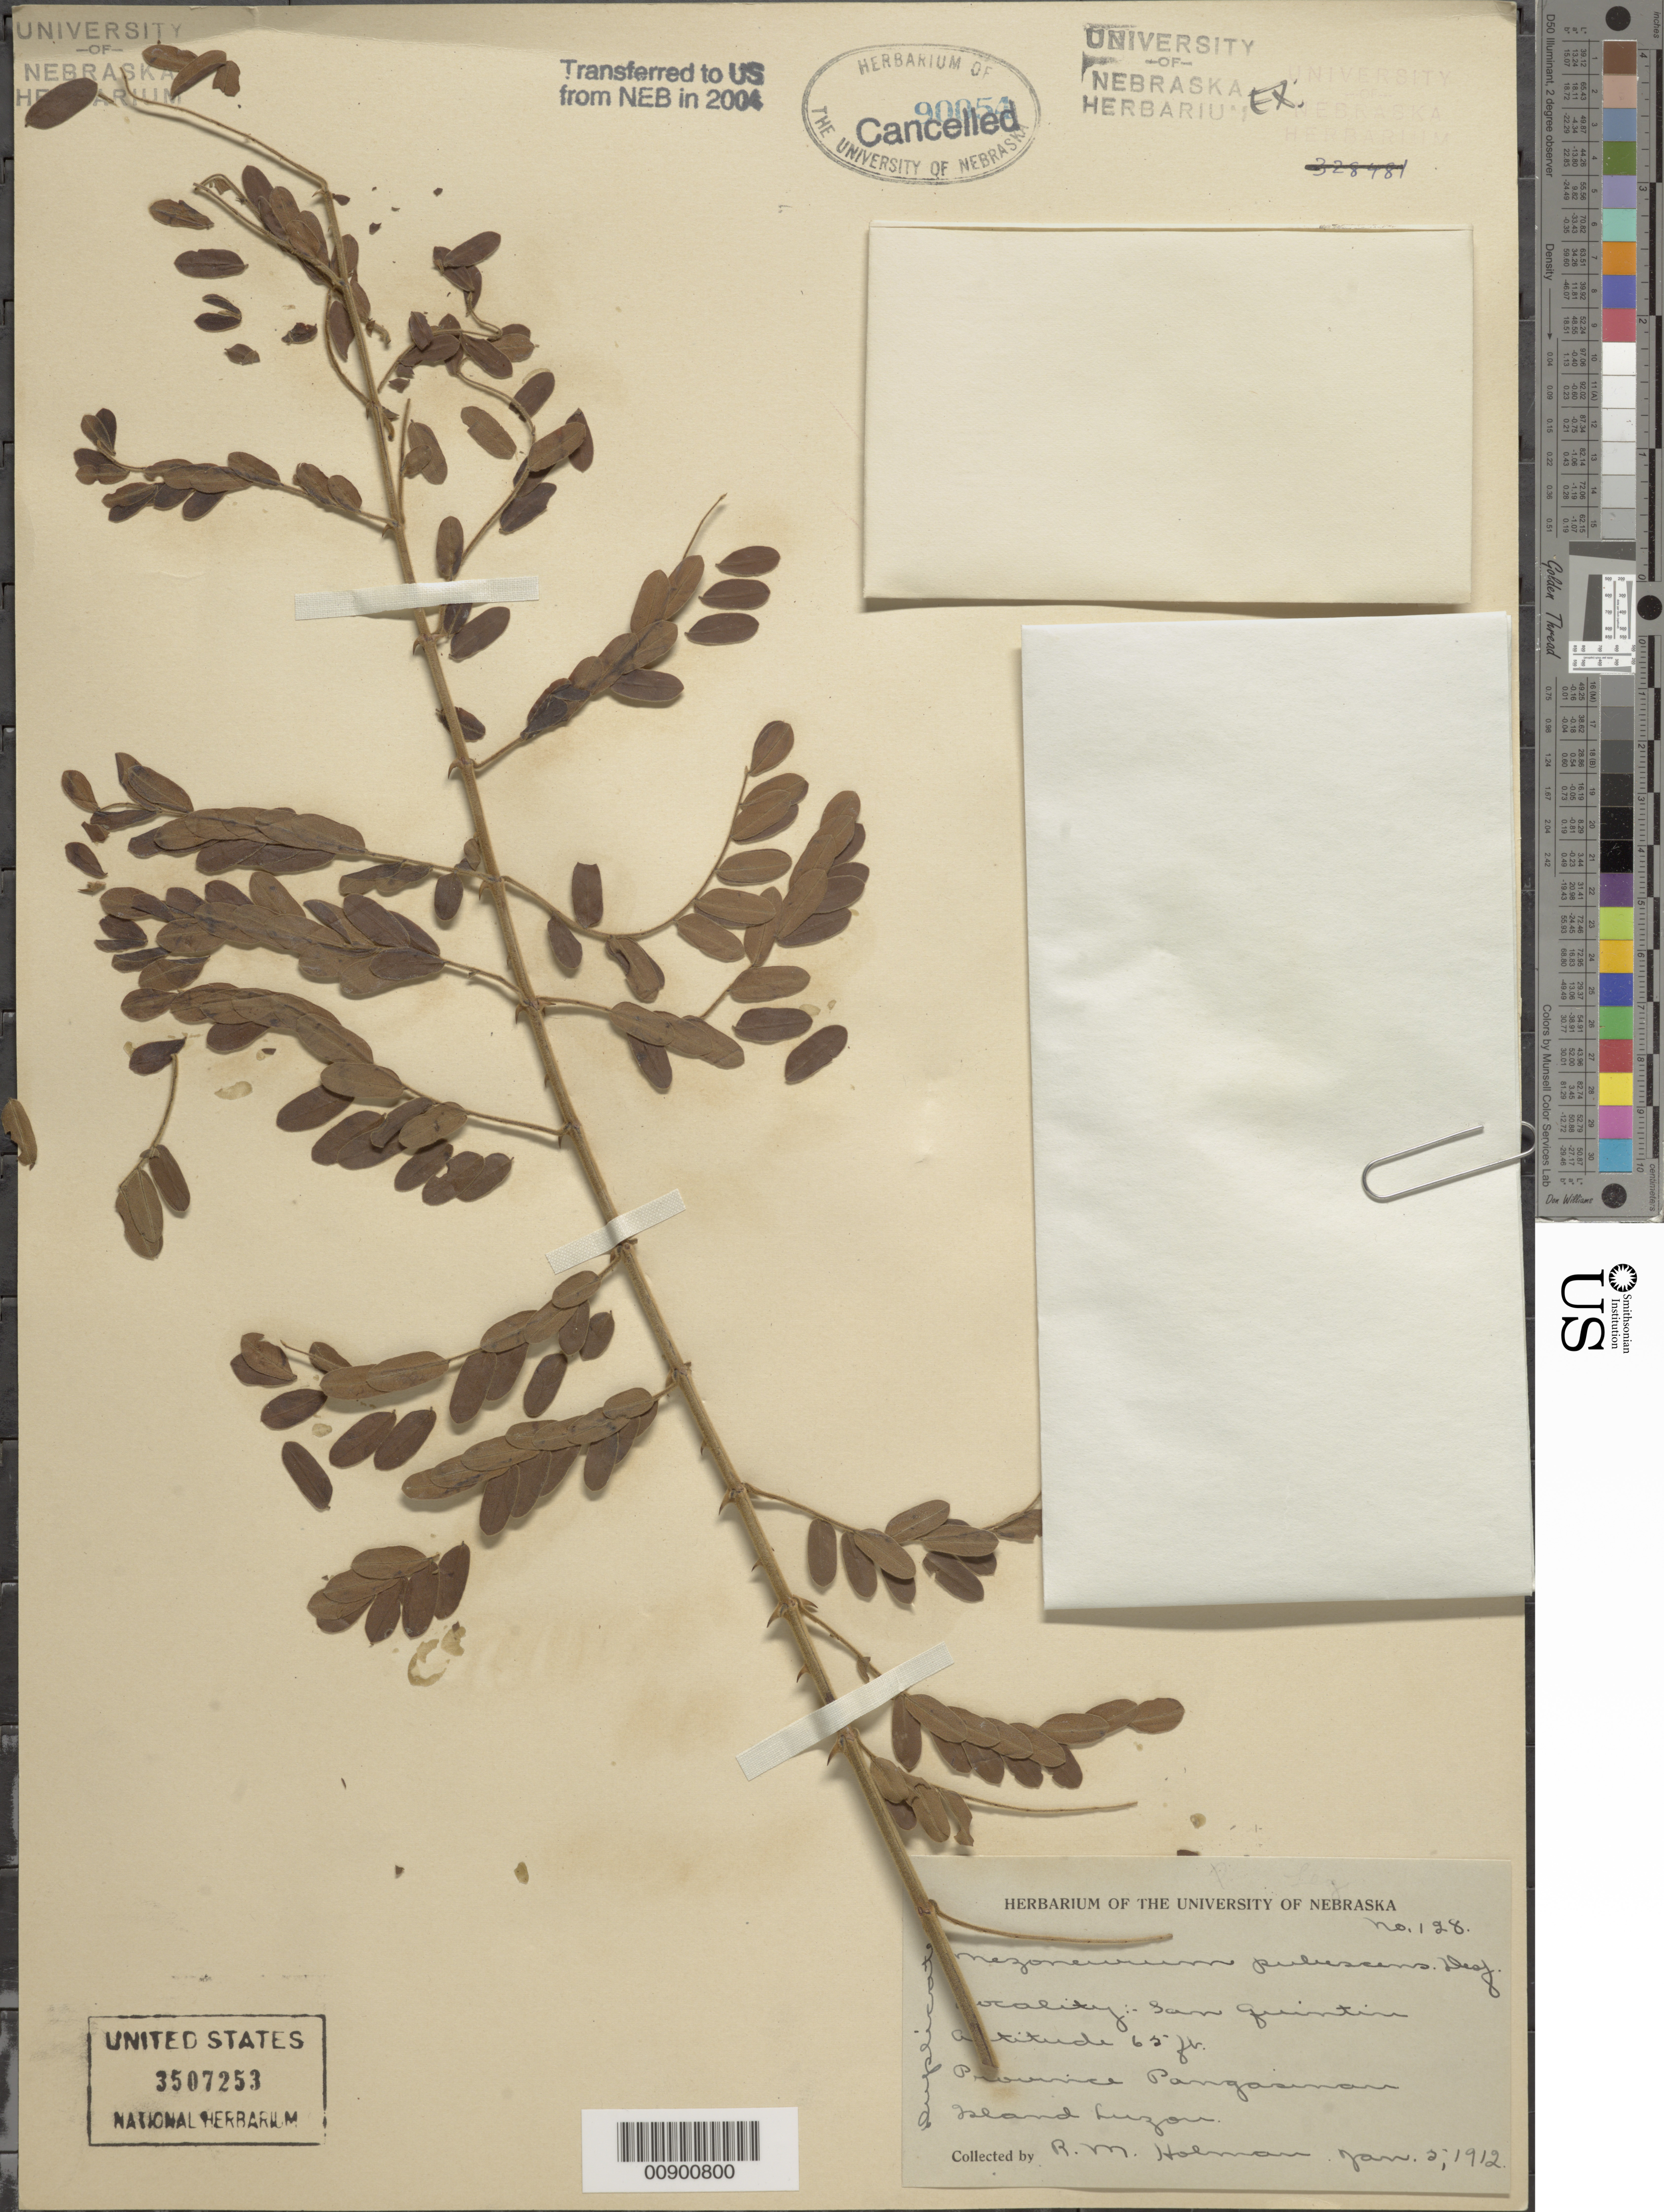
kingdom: Plantae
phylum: Tracheophyta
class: Magnoliopsida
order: Fabales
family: Fabaceae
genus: Mezoneuron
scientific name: Mezoneuron pubescens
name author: Desf.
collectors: R. Holman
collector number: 128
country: Philippines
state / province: Ilocos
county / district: Pangasinan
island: Luzon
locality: San Quintin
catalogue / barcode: US 3507253